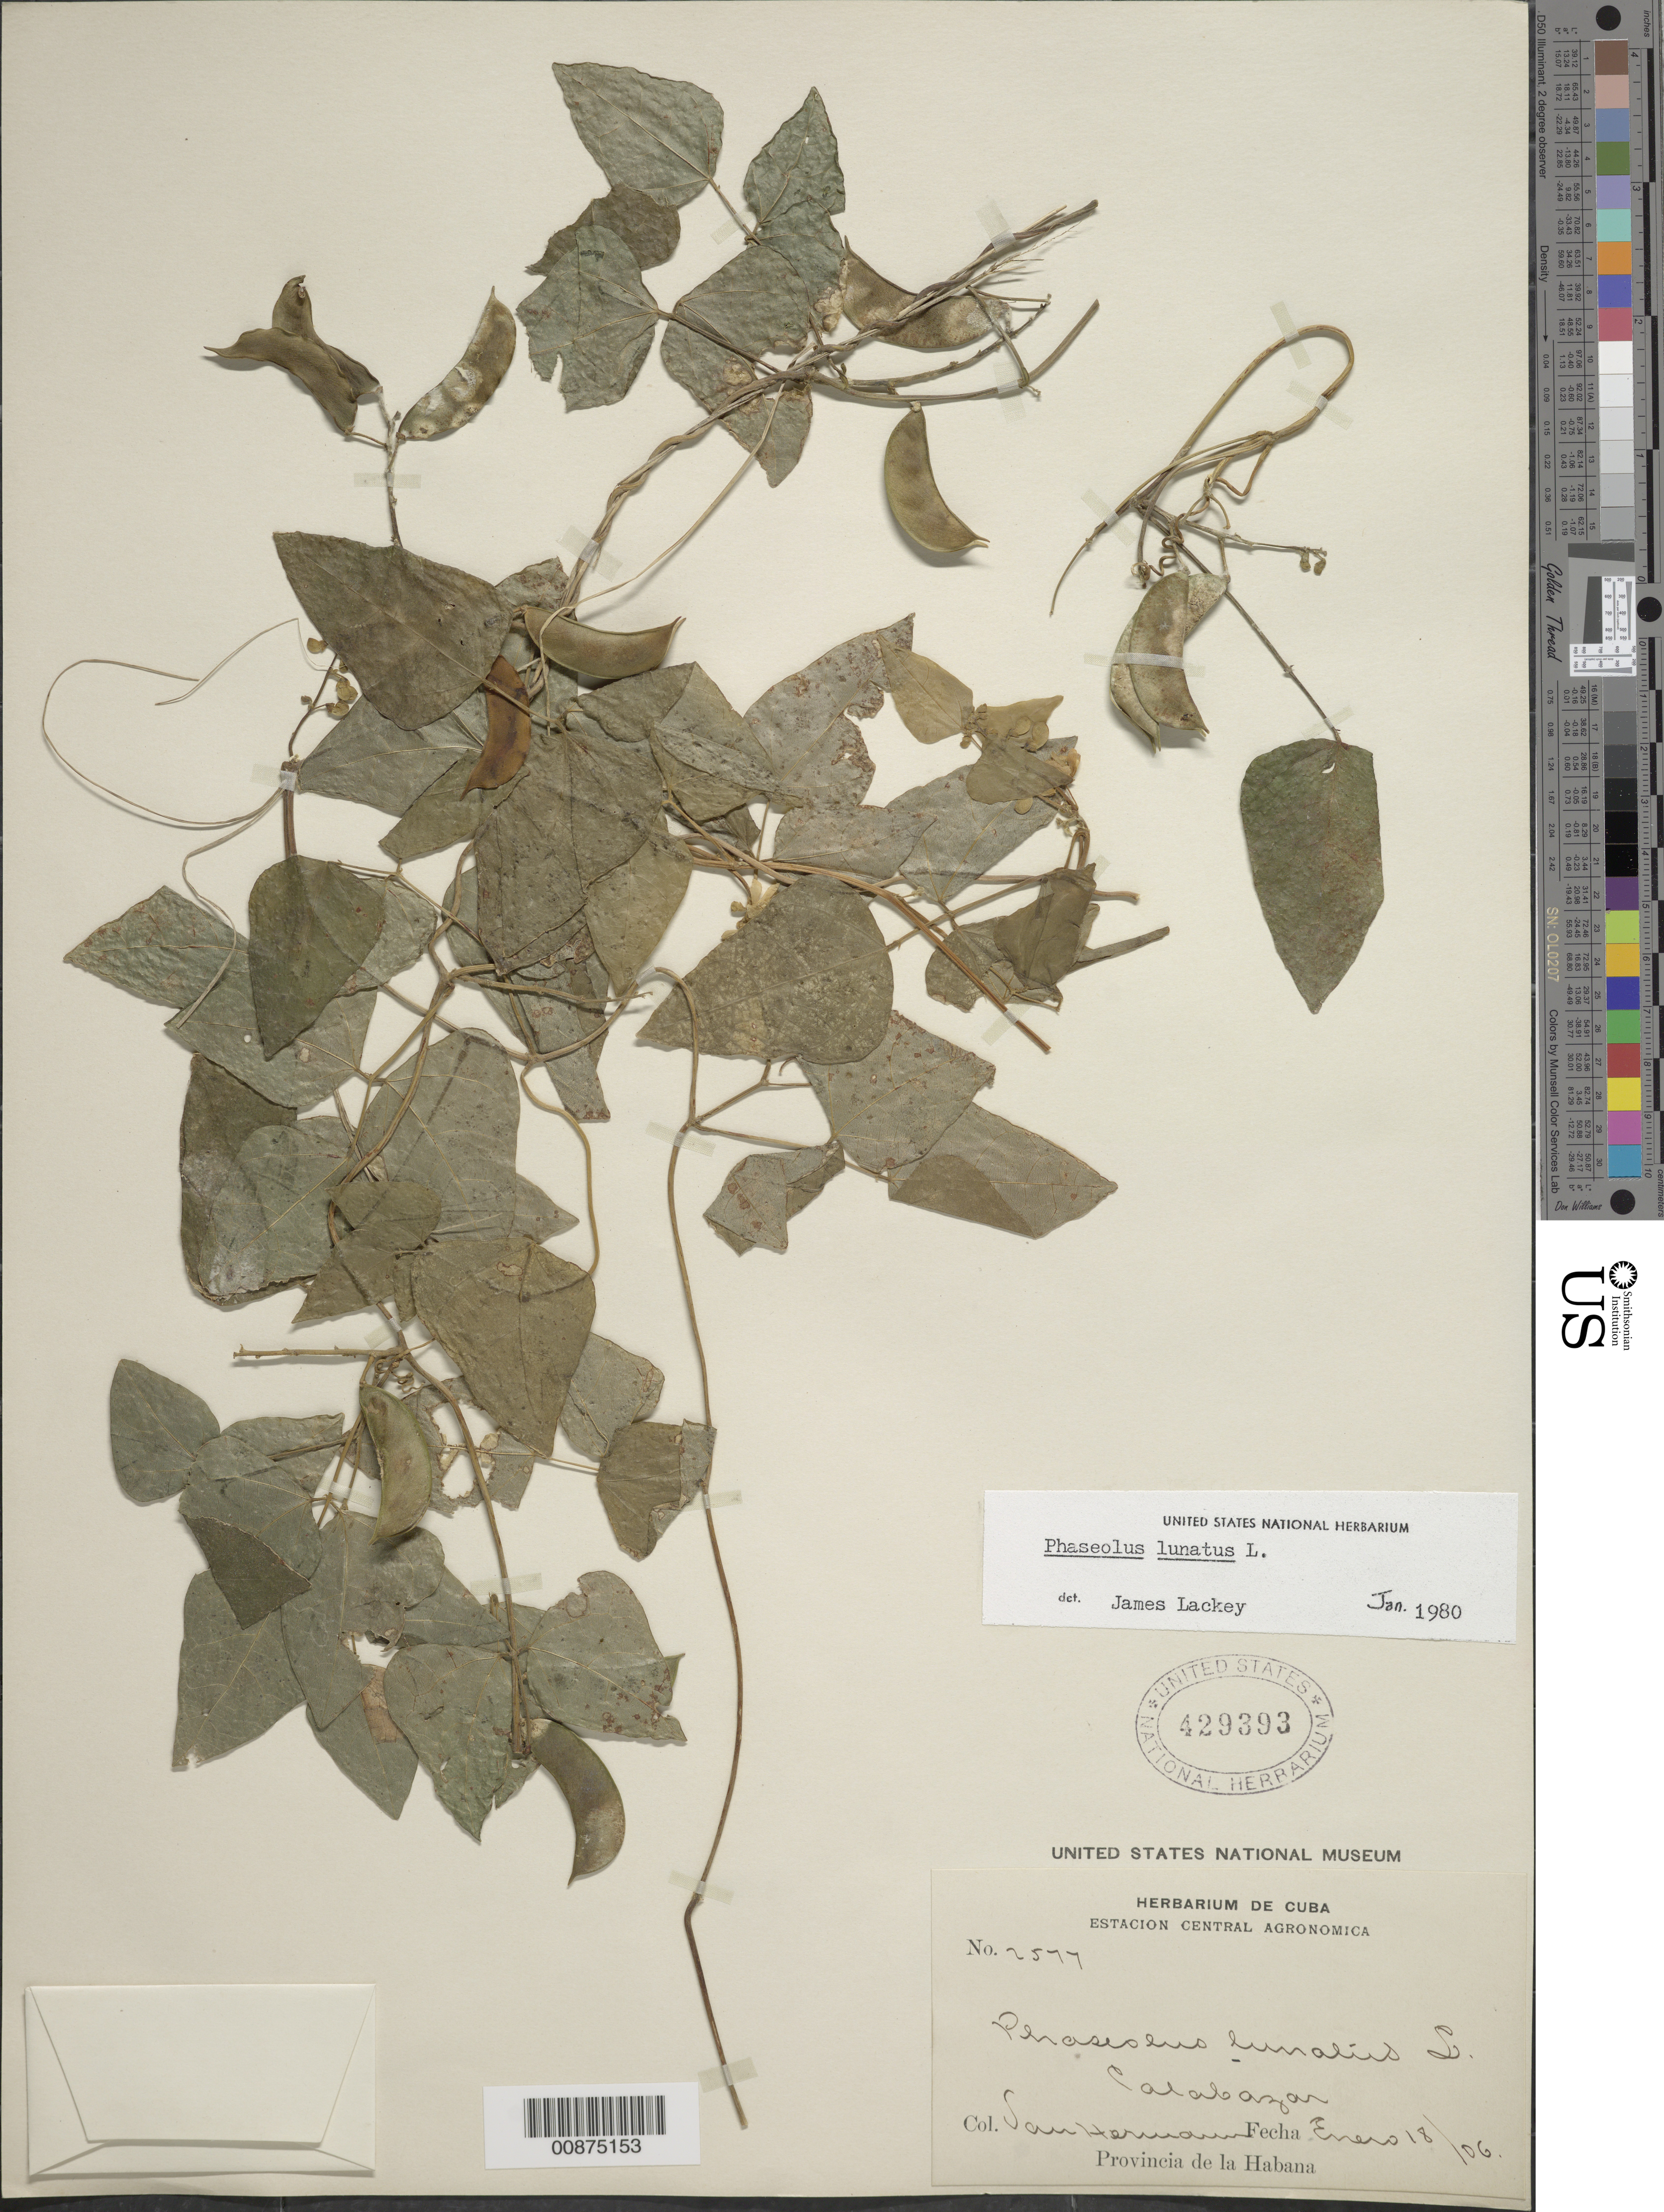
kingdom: Plantae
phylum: Tracheophyta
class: Magnoliopsida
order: Fabales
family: Fabaceae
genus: Phaseolus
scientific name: Phaseolus lunatus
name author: L.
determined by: Lackey, J.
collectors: H. A. Van Hermann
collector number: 2577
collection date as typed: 18 Jan 1906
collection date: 1906-01-18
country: Cuba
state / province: La Habana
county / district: Municipio de Boyeros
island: Cuba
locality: Calabazar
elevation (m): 60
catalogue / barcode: US 429393